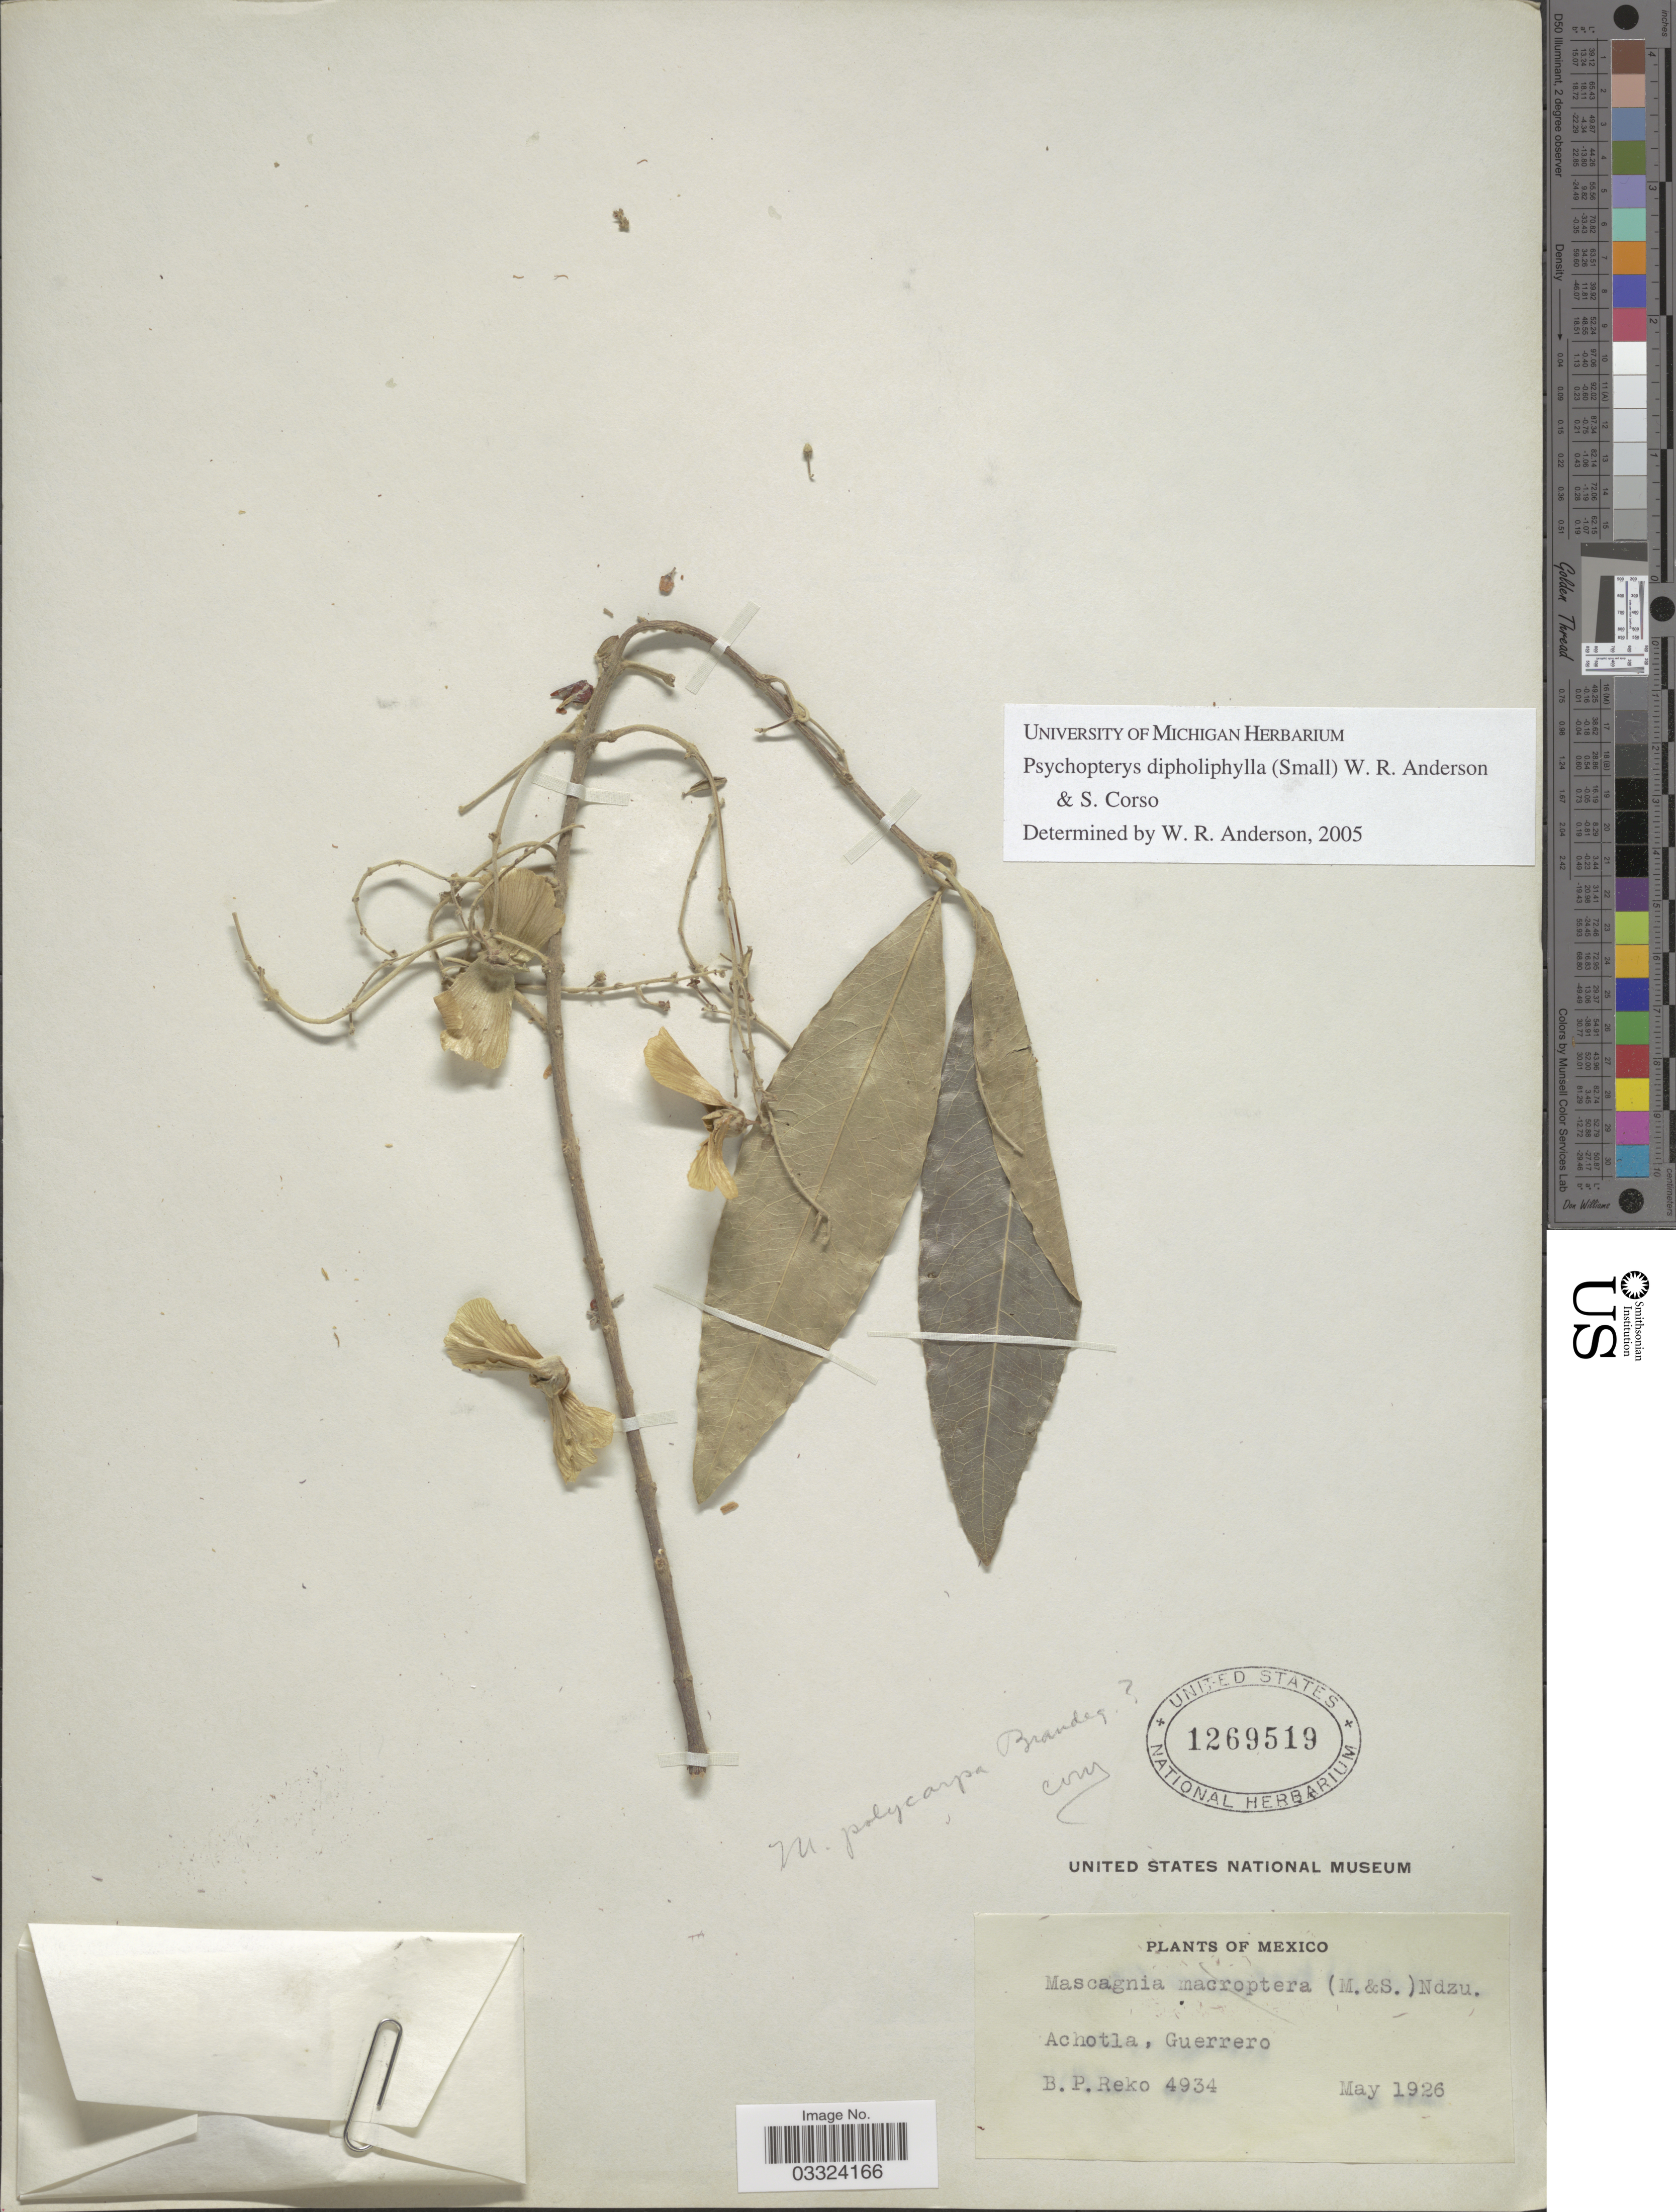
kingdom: Plantae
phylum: Tracheophyta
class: Magnoliopsida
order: Malpighiales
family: Malpighiaceae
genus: Psychopterys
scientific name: Psychopterys dipholiphylla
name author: (Small) W.R. Anderson & Corso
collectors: B. P. Reko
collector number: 4934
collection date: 1926-05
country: Mexico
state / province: Guerrero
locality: Achotla.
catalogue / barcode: US 1269519